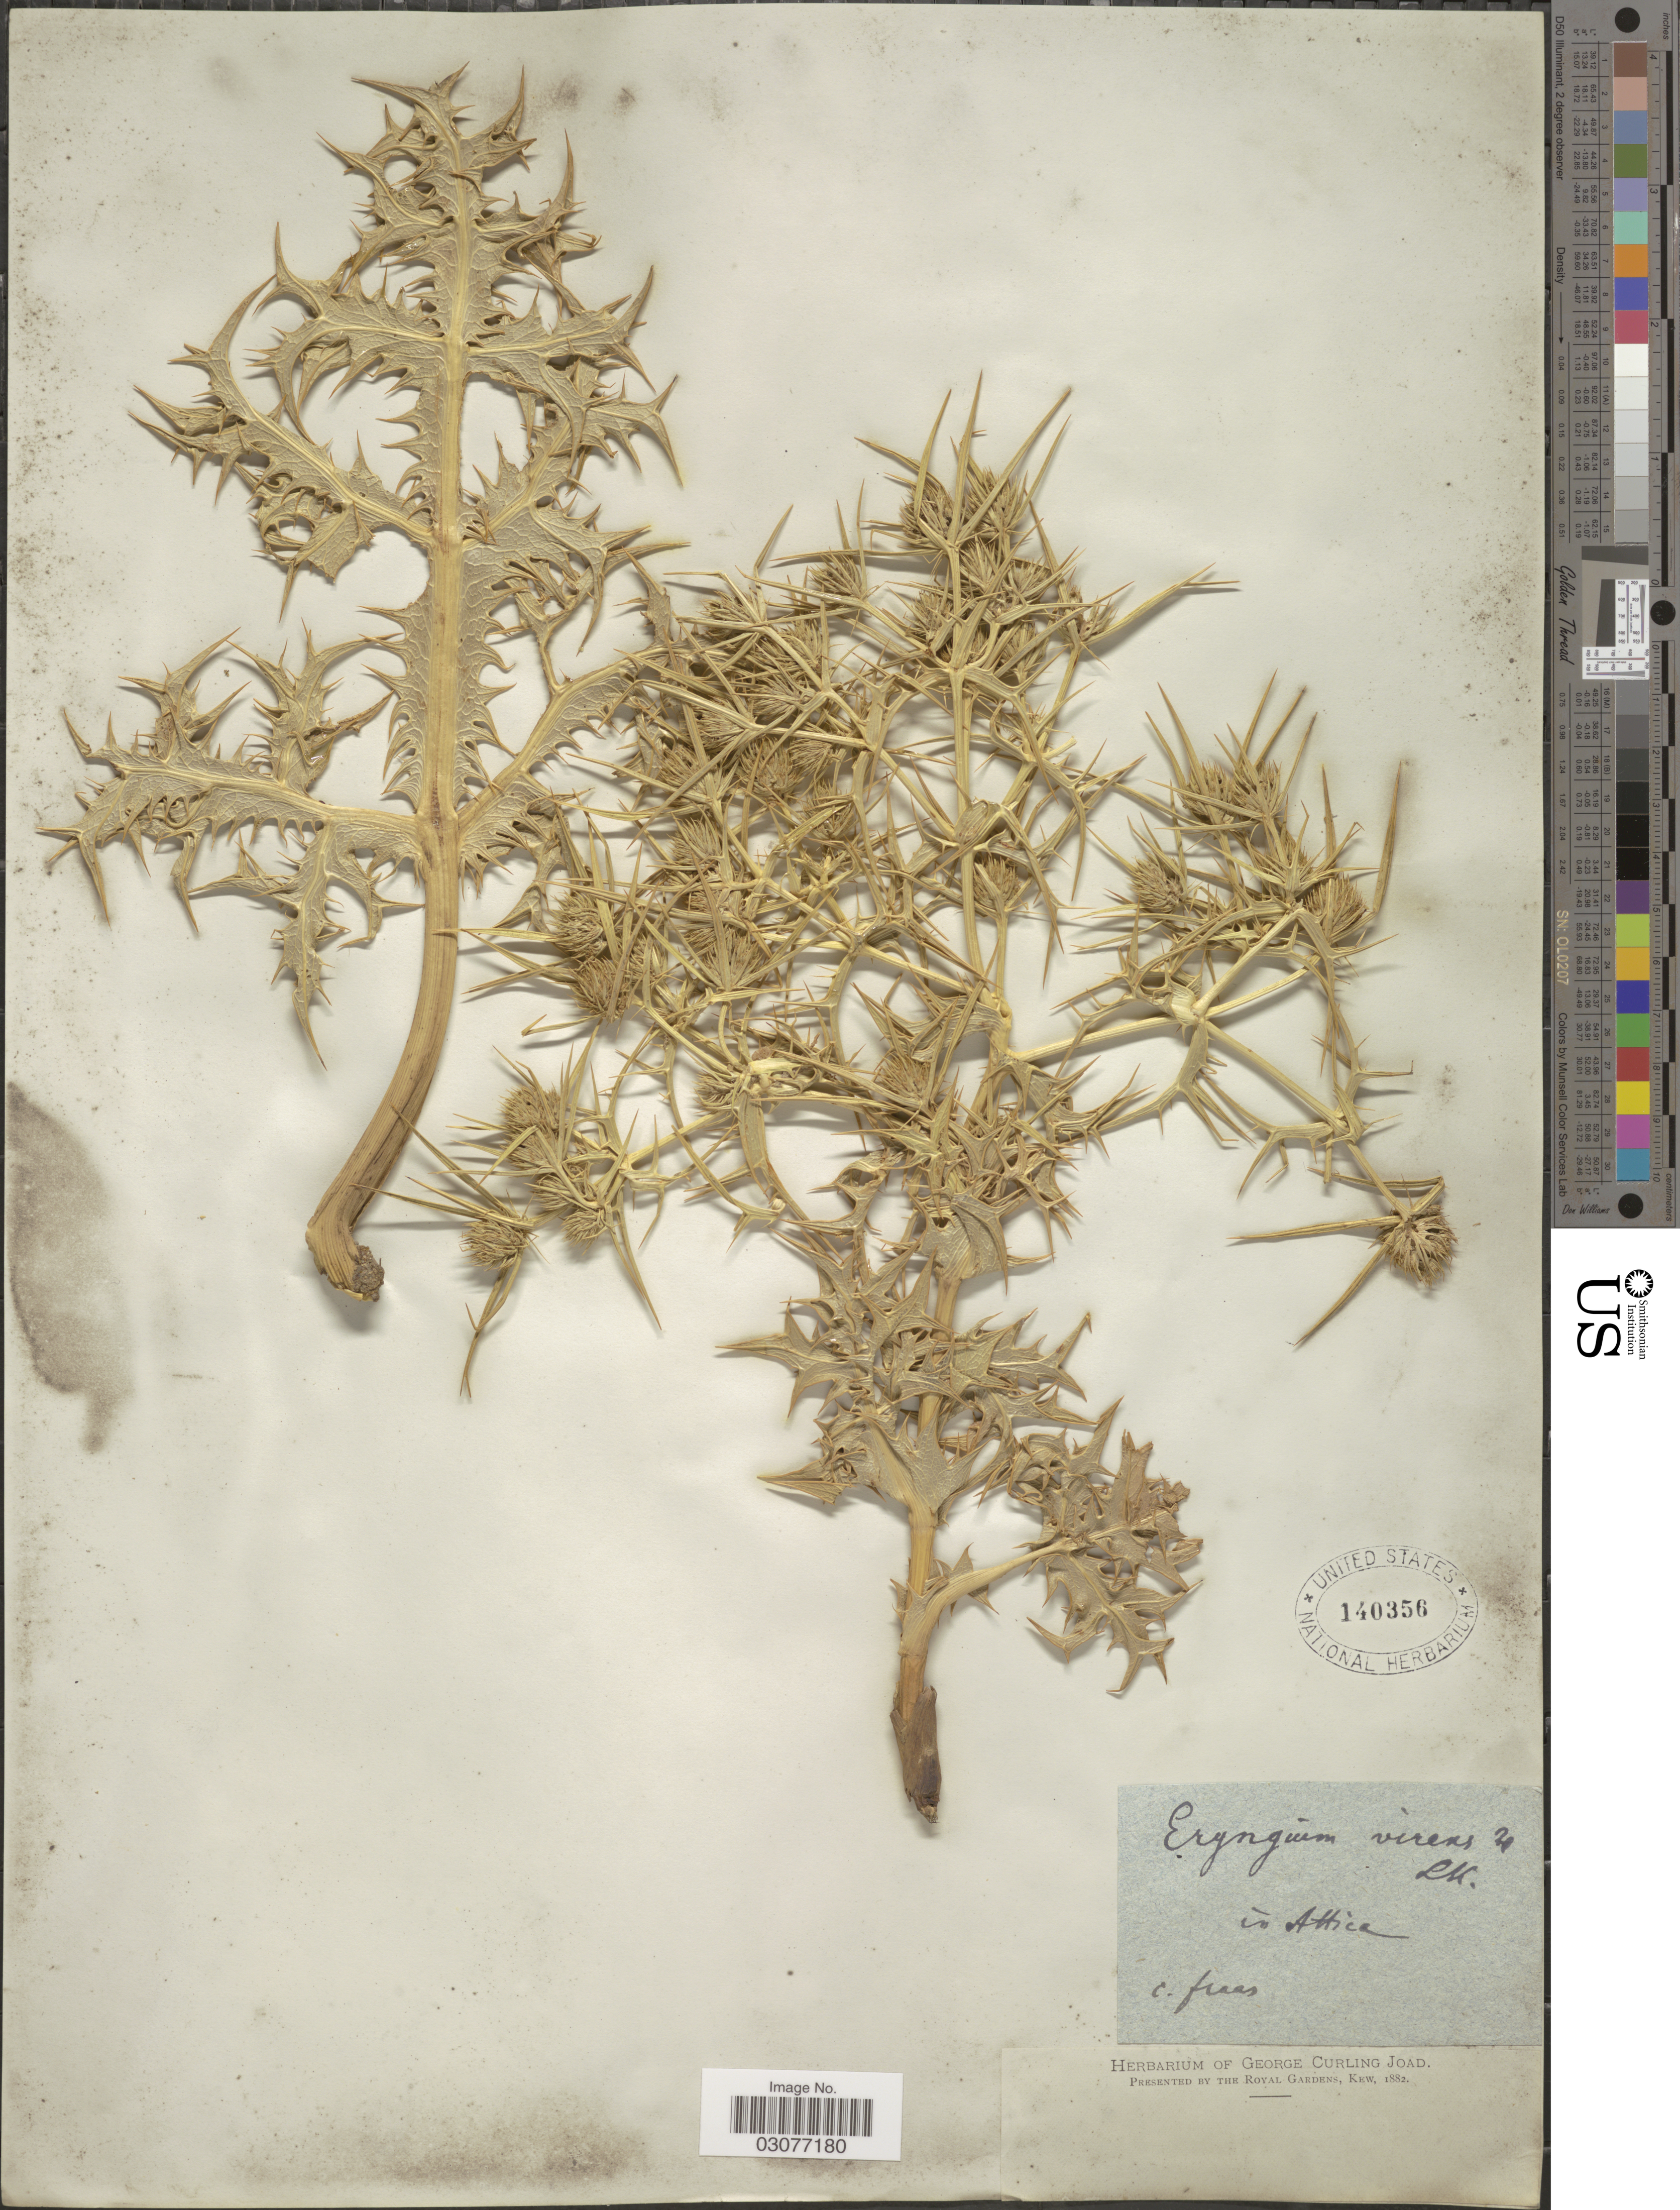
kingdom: Plantae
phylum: Tracheophyta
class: Magnoliopsida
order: Apiales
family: Apiaceae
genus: Eryngium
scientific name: Eryngium virens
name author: Link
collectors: C. Fraas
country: Greece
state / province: Attica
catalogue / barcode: US 140356